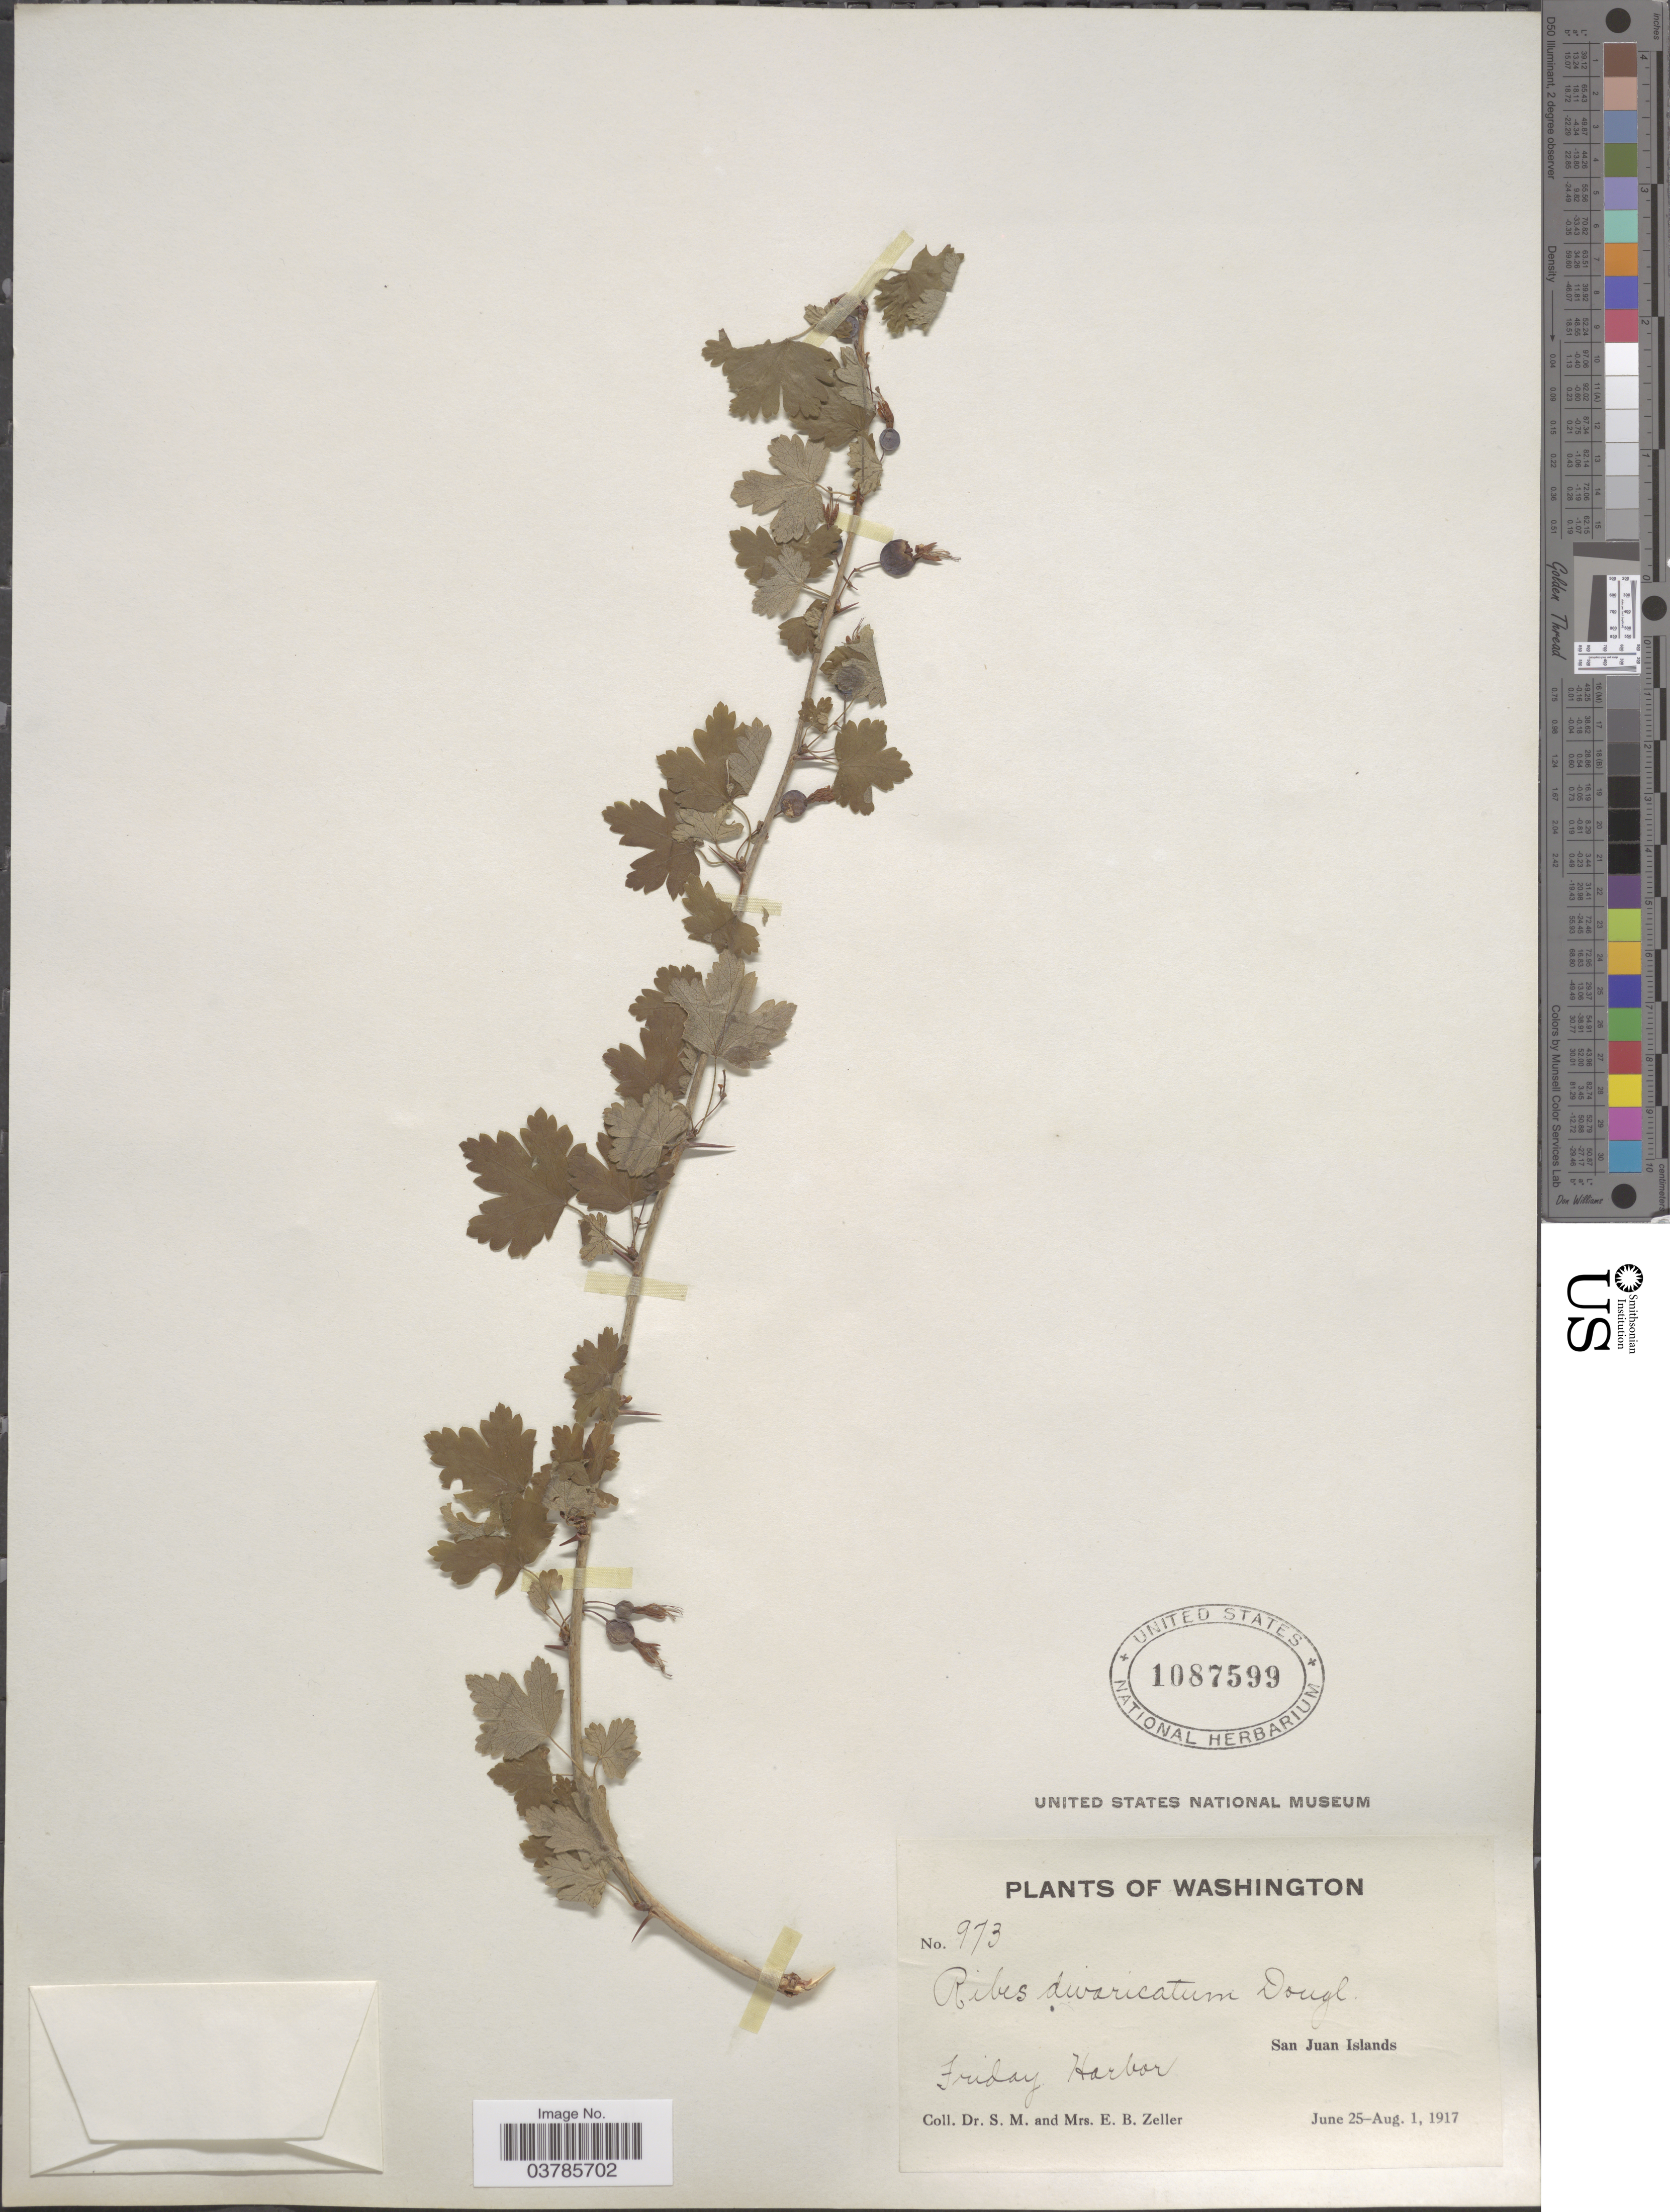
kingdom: Plantae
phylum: Tracheophyta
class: Magnoliopsida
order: Saxifragales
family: Grossulariaceae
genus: Ribes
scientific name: Ribes divaricatum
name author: Douglas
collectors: S. Zeller & E. Zeller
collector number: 973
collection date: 1917-06-25/1917-08-01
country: United States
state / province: Washington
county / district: San Juan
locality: Friday Harbor. San Juan Islands.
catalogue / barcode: US 1087599